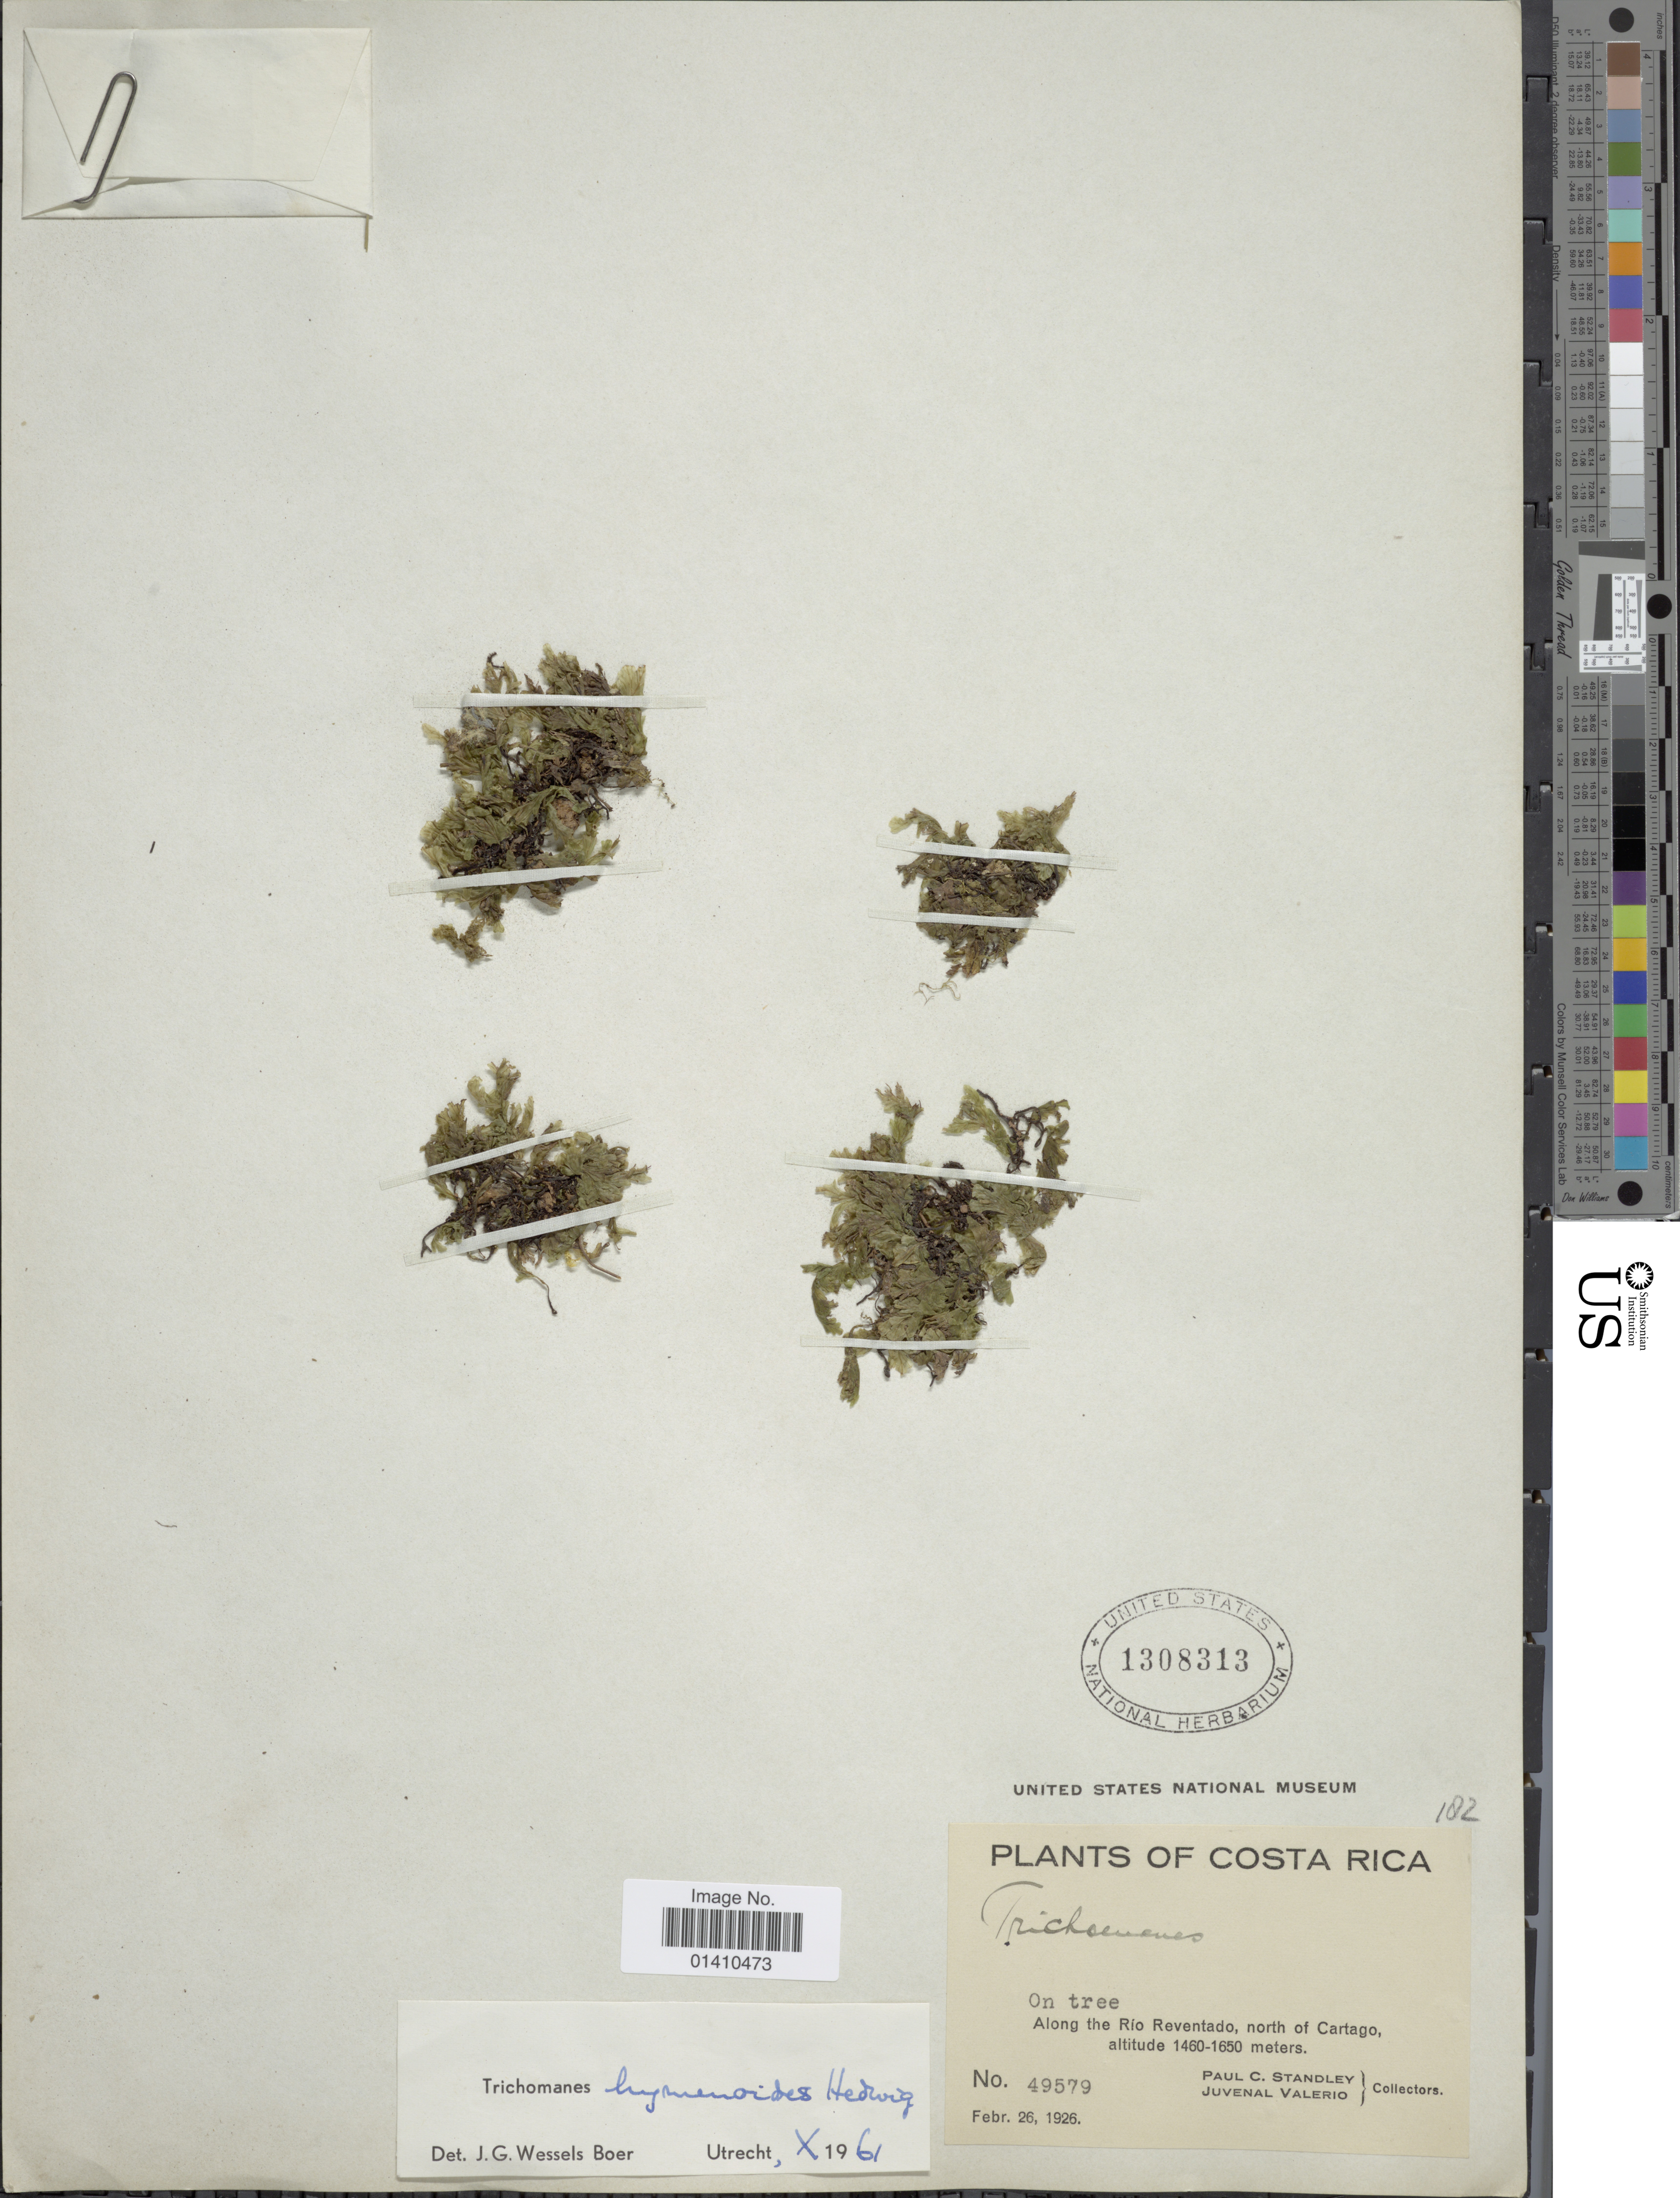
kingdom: Plantae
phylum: Tracheophyta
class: Polypodiopsida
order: Hymenophyllales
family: Hymenophyllaceae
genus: Didymoglossum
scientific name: Didymoglossum hymenoides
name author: (Hedw.) Copel.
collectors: P. C. Standley & J. Valerio R.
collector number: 49579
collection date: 1926-02-26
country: Costa Rica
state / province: Cartago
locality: Along the Rio Reventado, north of Cartago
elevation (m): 1460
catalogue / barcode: US 1308313